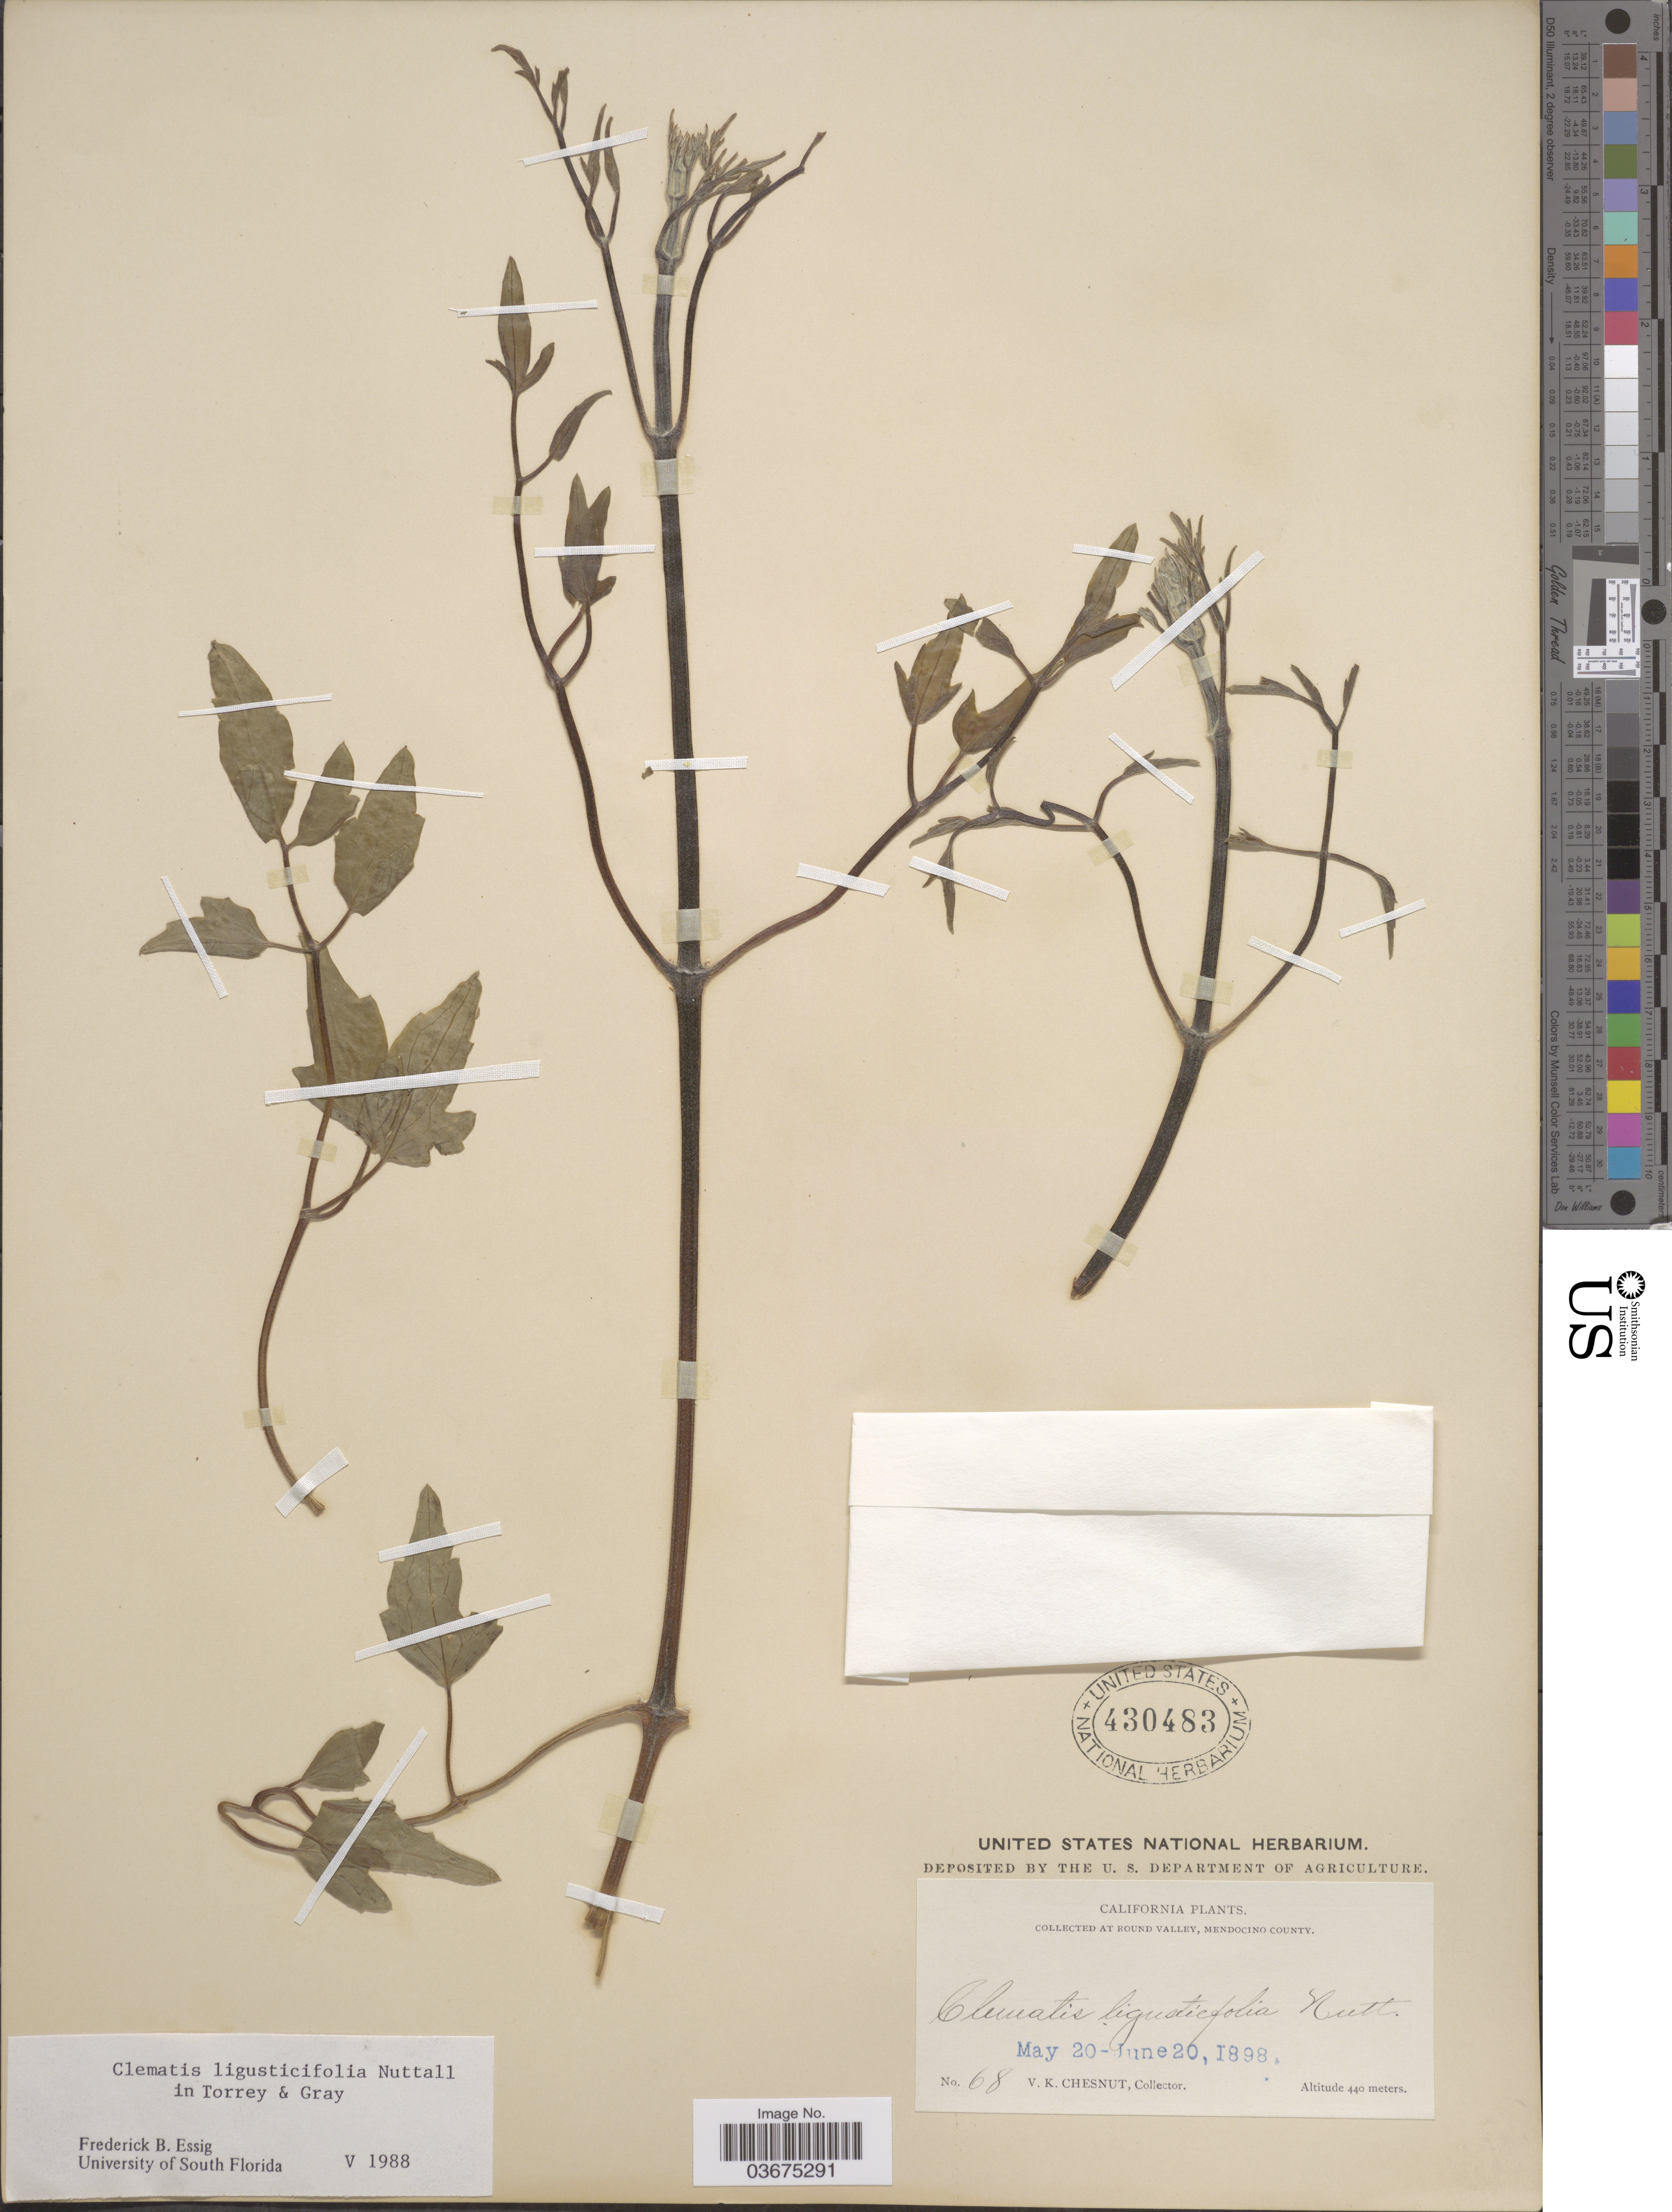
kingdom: Plantae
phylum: Tracheophyta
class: Magnoliopsida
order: Ranunculales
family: Ranunculaceae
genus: Clematis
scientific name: Clematis ligusticifolia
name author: Nutt.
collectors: V. Chesnut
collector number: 68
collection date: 1898-05-20/1898-06-20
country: United States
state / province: California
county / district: Mendocino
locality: Round Valley, Mendocino County.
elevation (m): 440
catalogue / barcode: US 430483